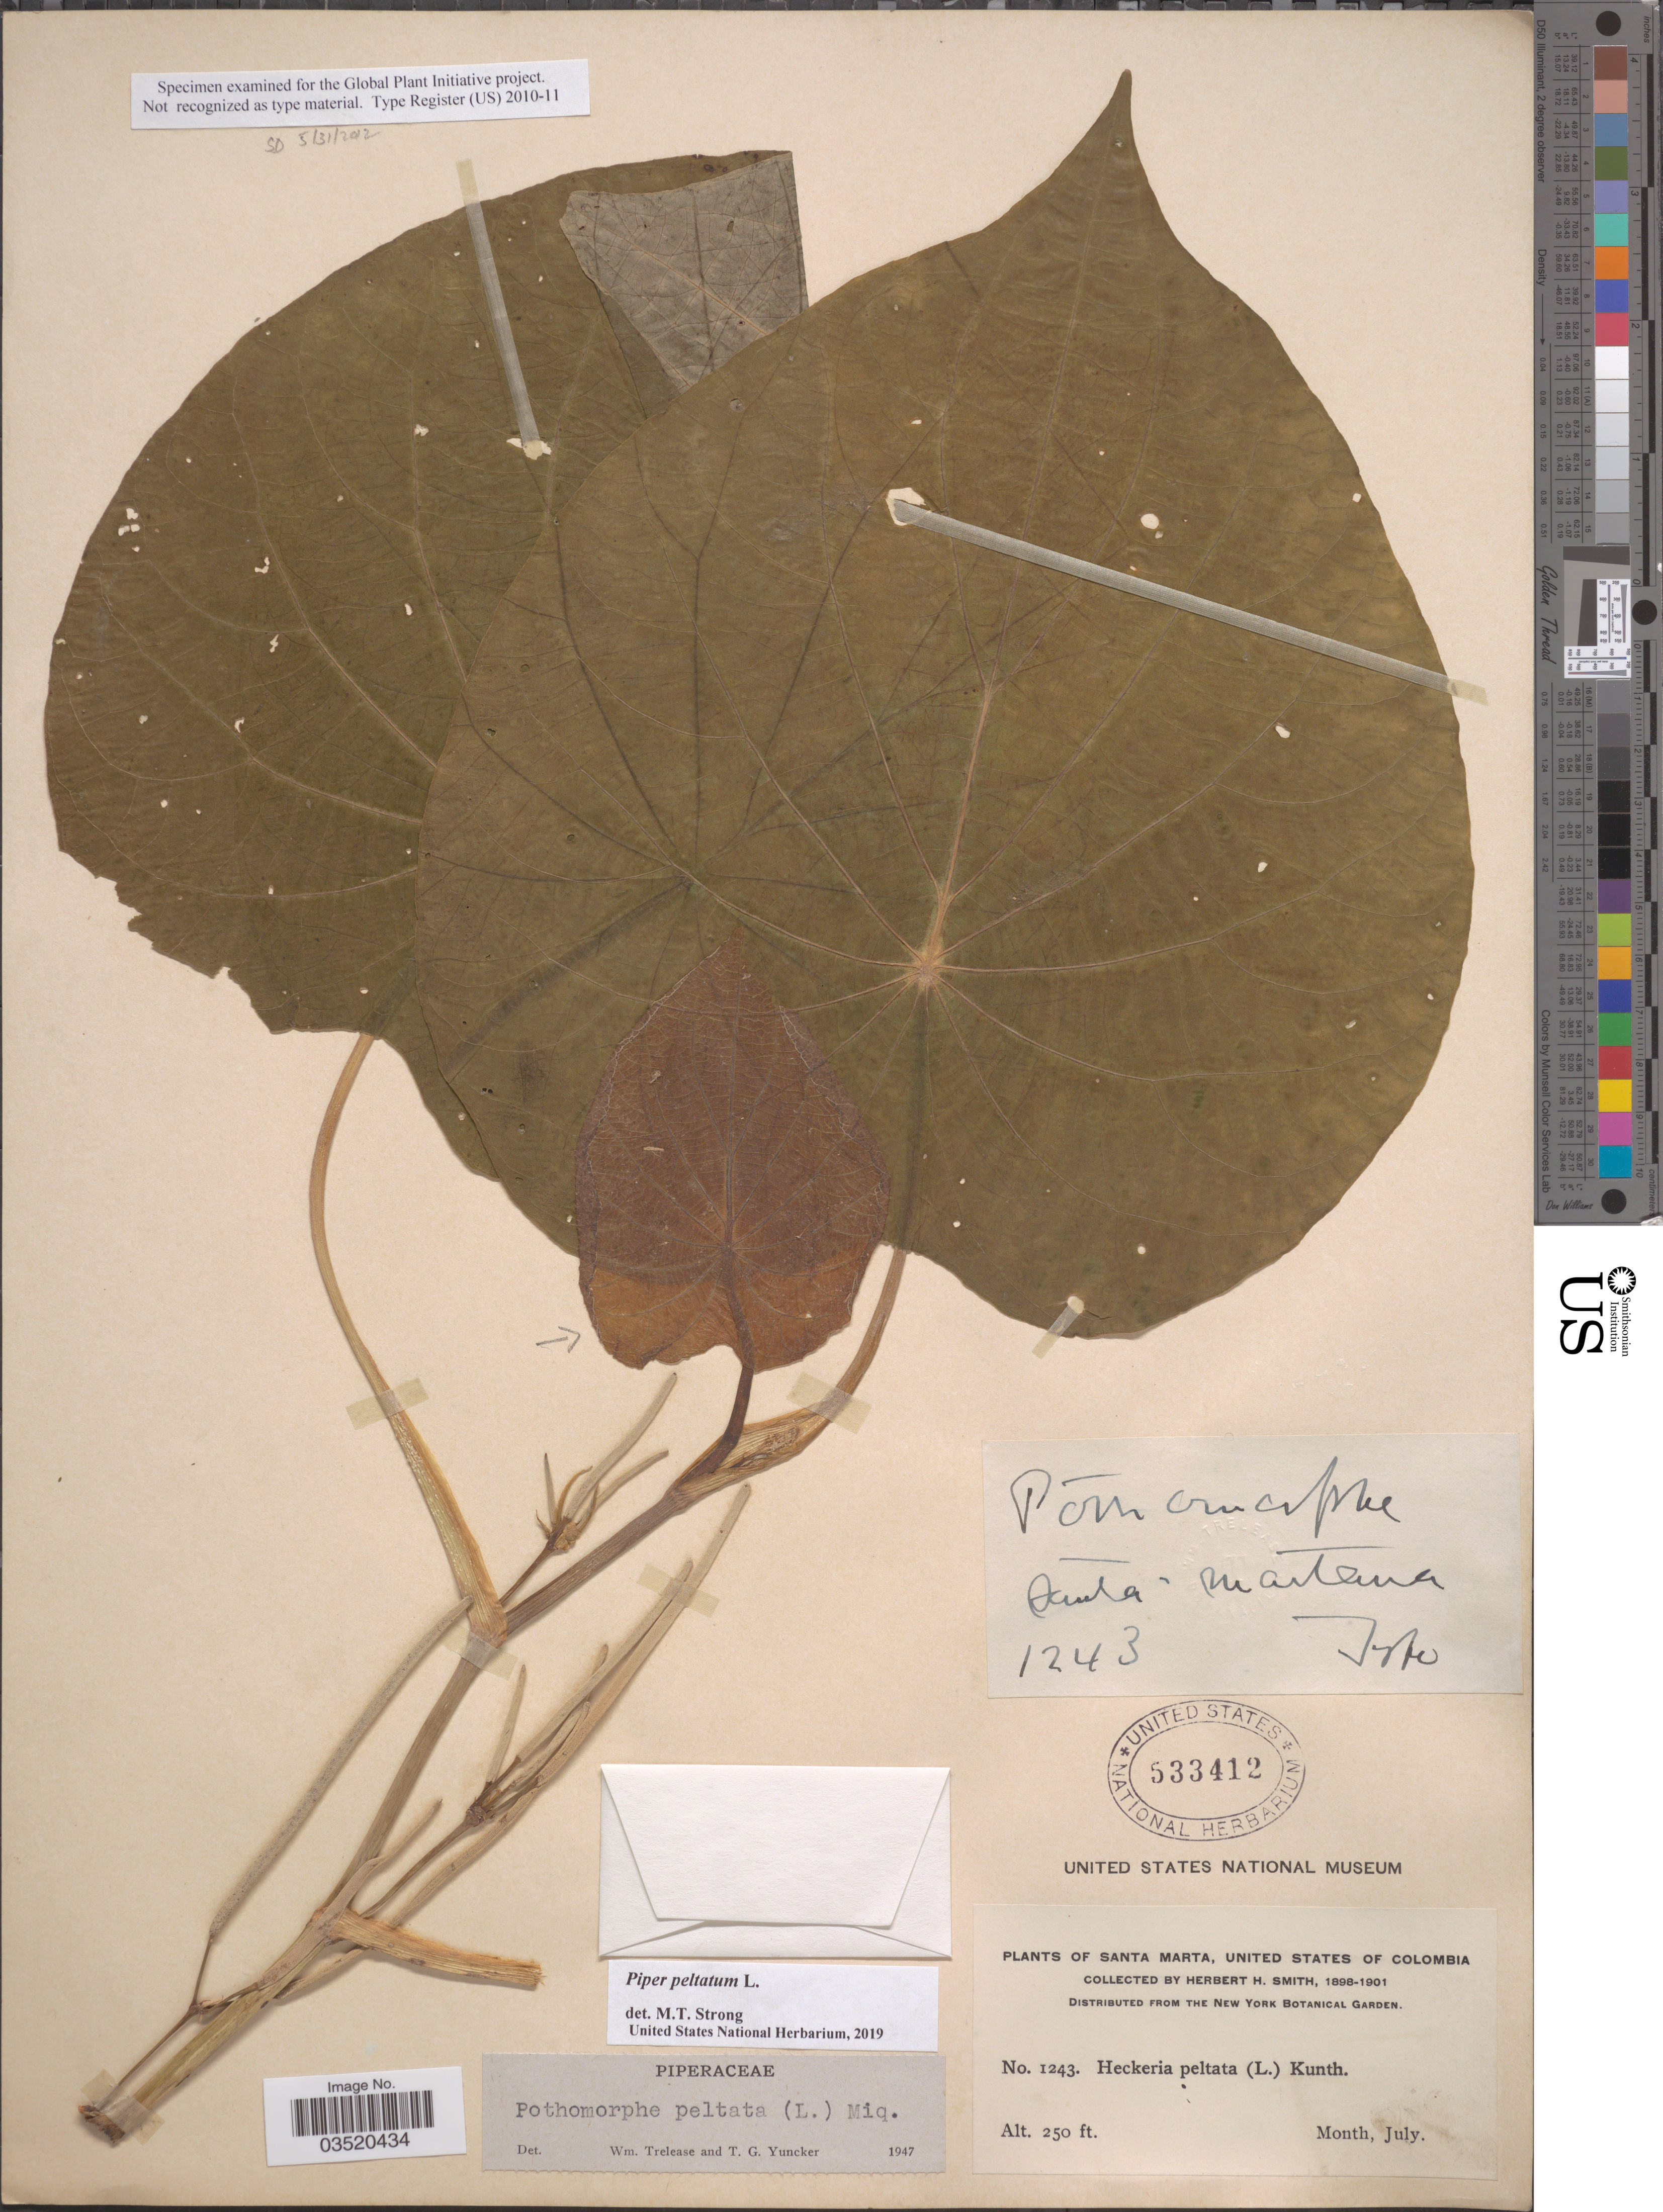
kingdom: Plantae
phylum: Tracheophyta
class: Magnoliopsida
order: Piperales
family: Piperaceae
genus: Piper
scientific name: Piper peltatum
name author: L.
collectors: Herbert H. Smith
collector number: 1243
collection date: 1898-07/1901-07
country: Colombia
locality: Santa Marta, United States of Colombia.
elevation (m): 76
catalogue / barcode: US 533412